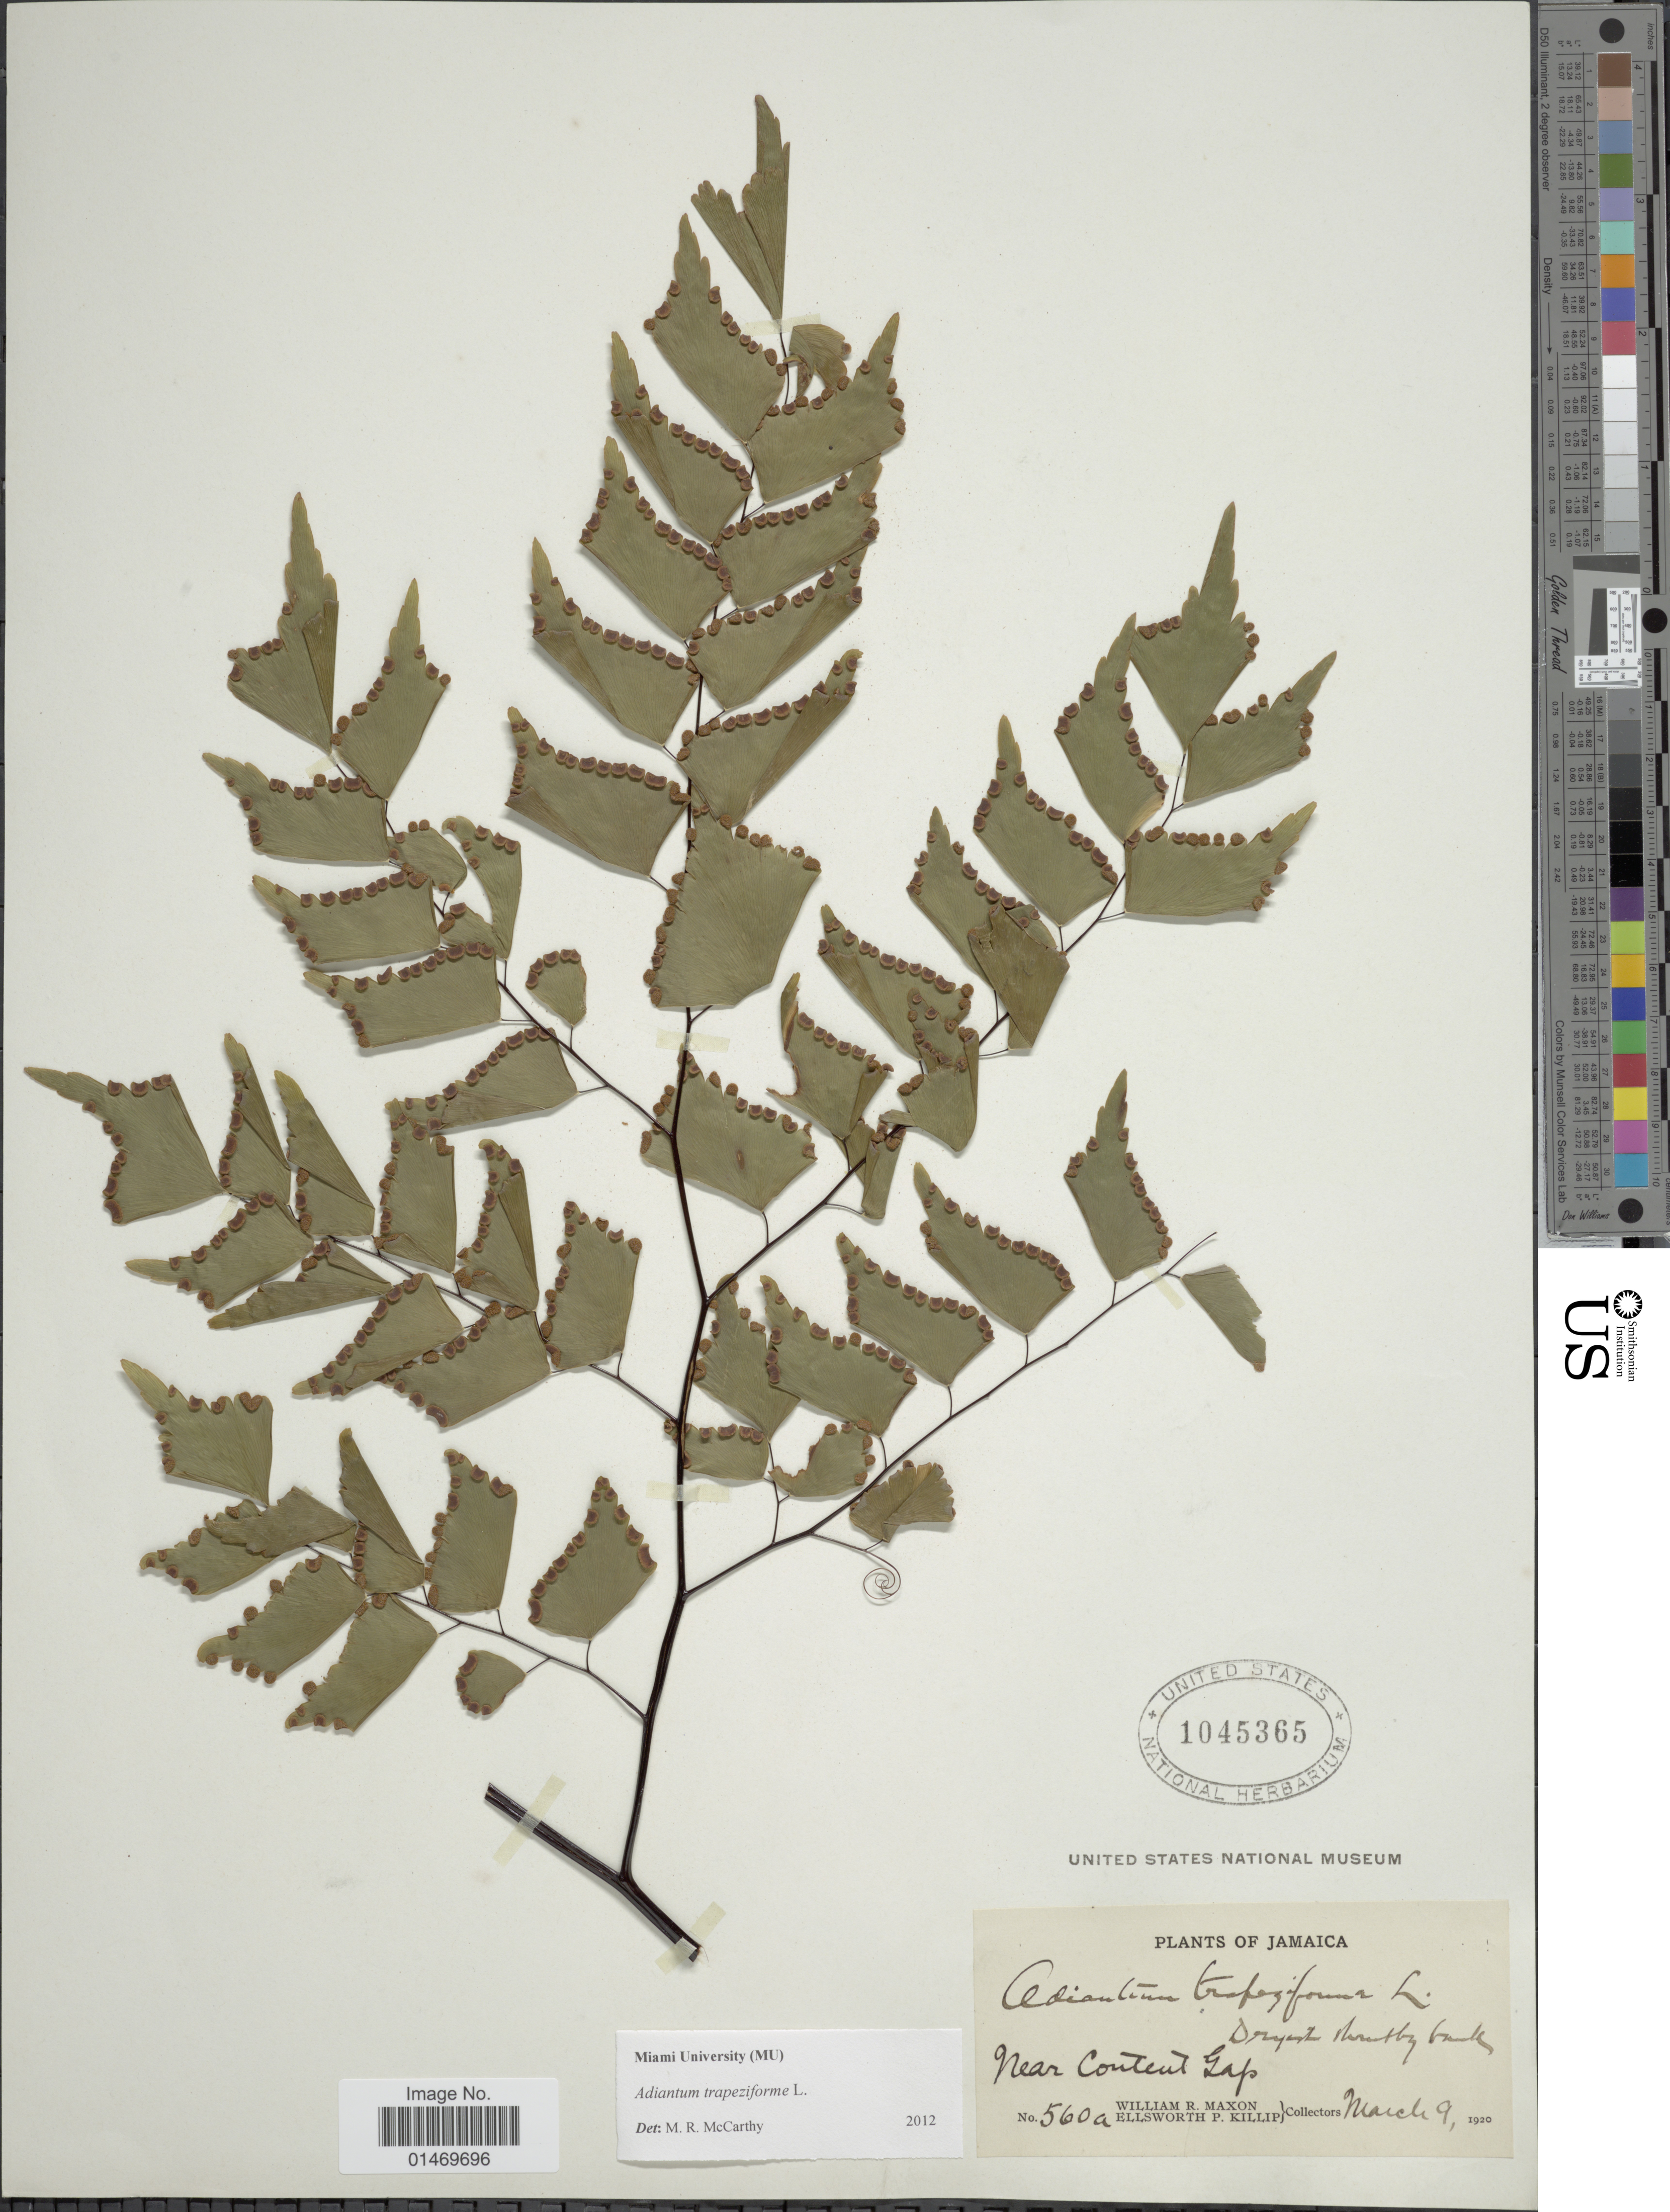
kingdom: Plantae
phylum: Tracheophyta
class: Polypodiopsida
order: Polypodiales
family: Pteridaceae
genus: Adiantum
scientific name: Adiantum trapeziforme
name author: L.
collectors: W. R. Maxon & E. P. Killip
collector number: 560a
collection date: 1920-03-09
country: Jamaica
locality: Jamaica, near Conteut Gap.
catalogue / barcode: US 1045365